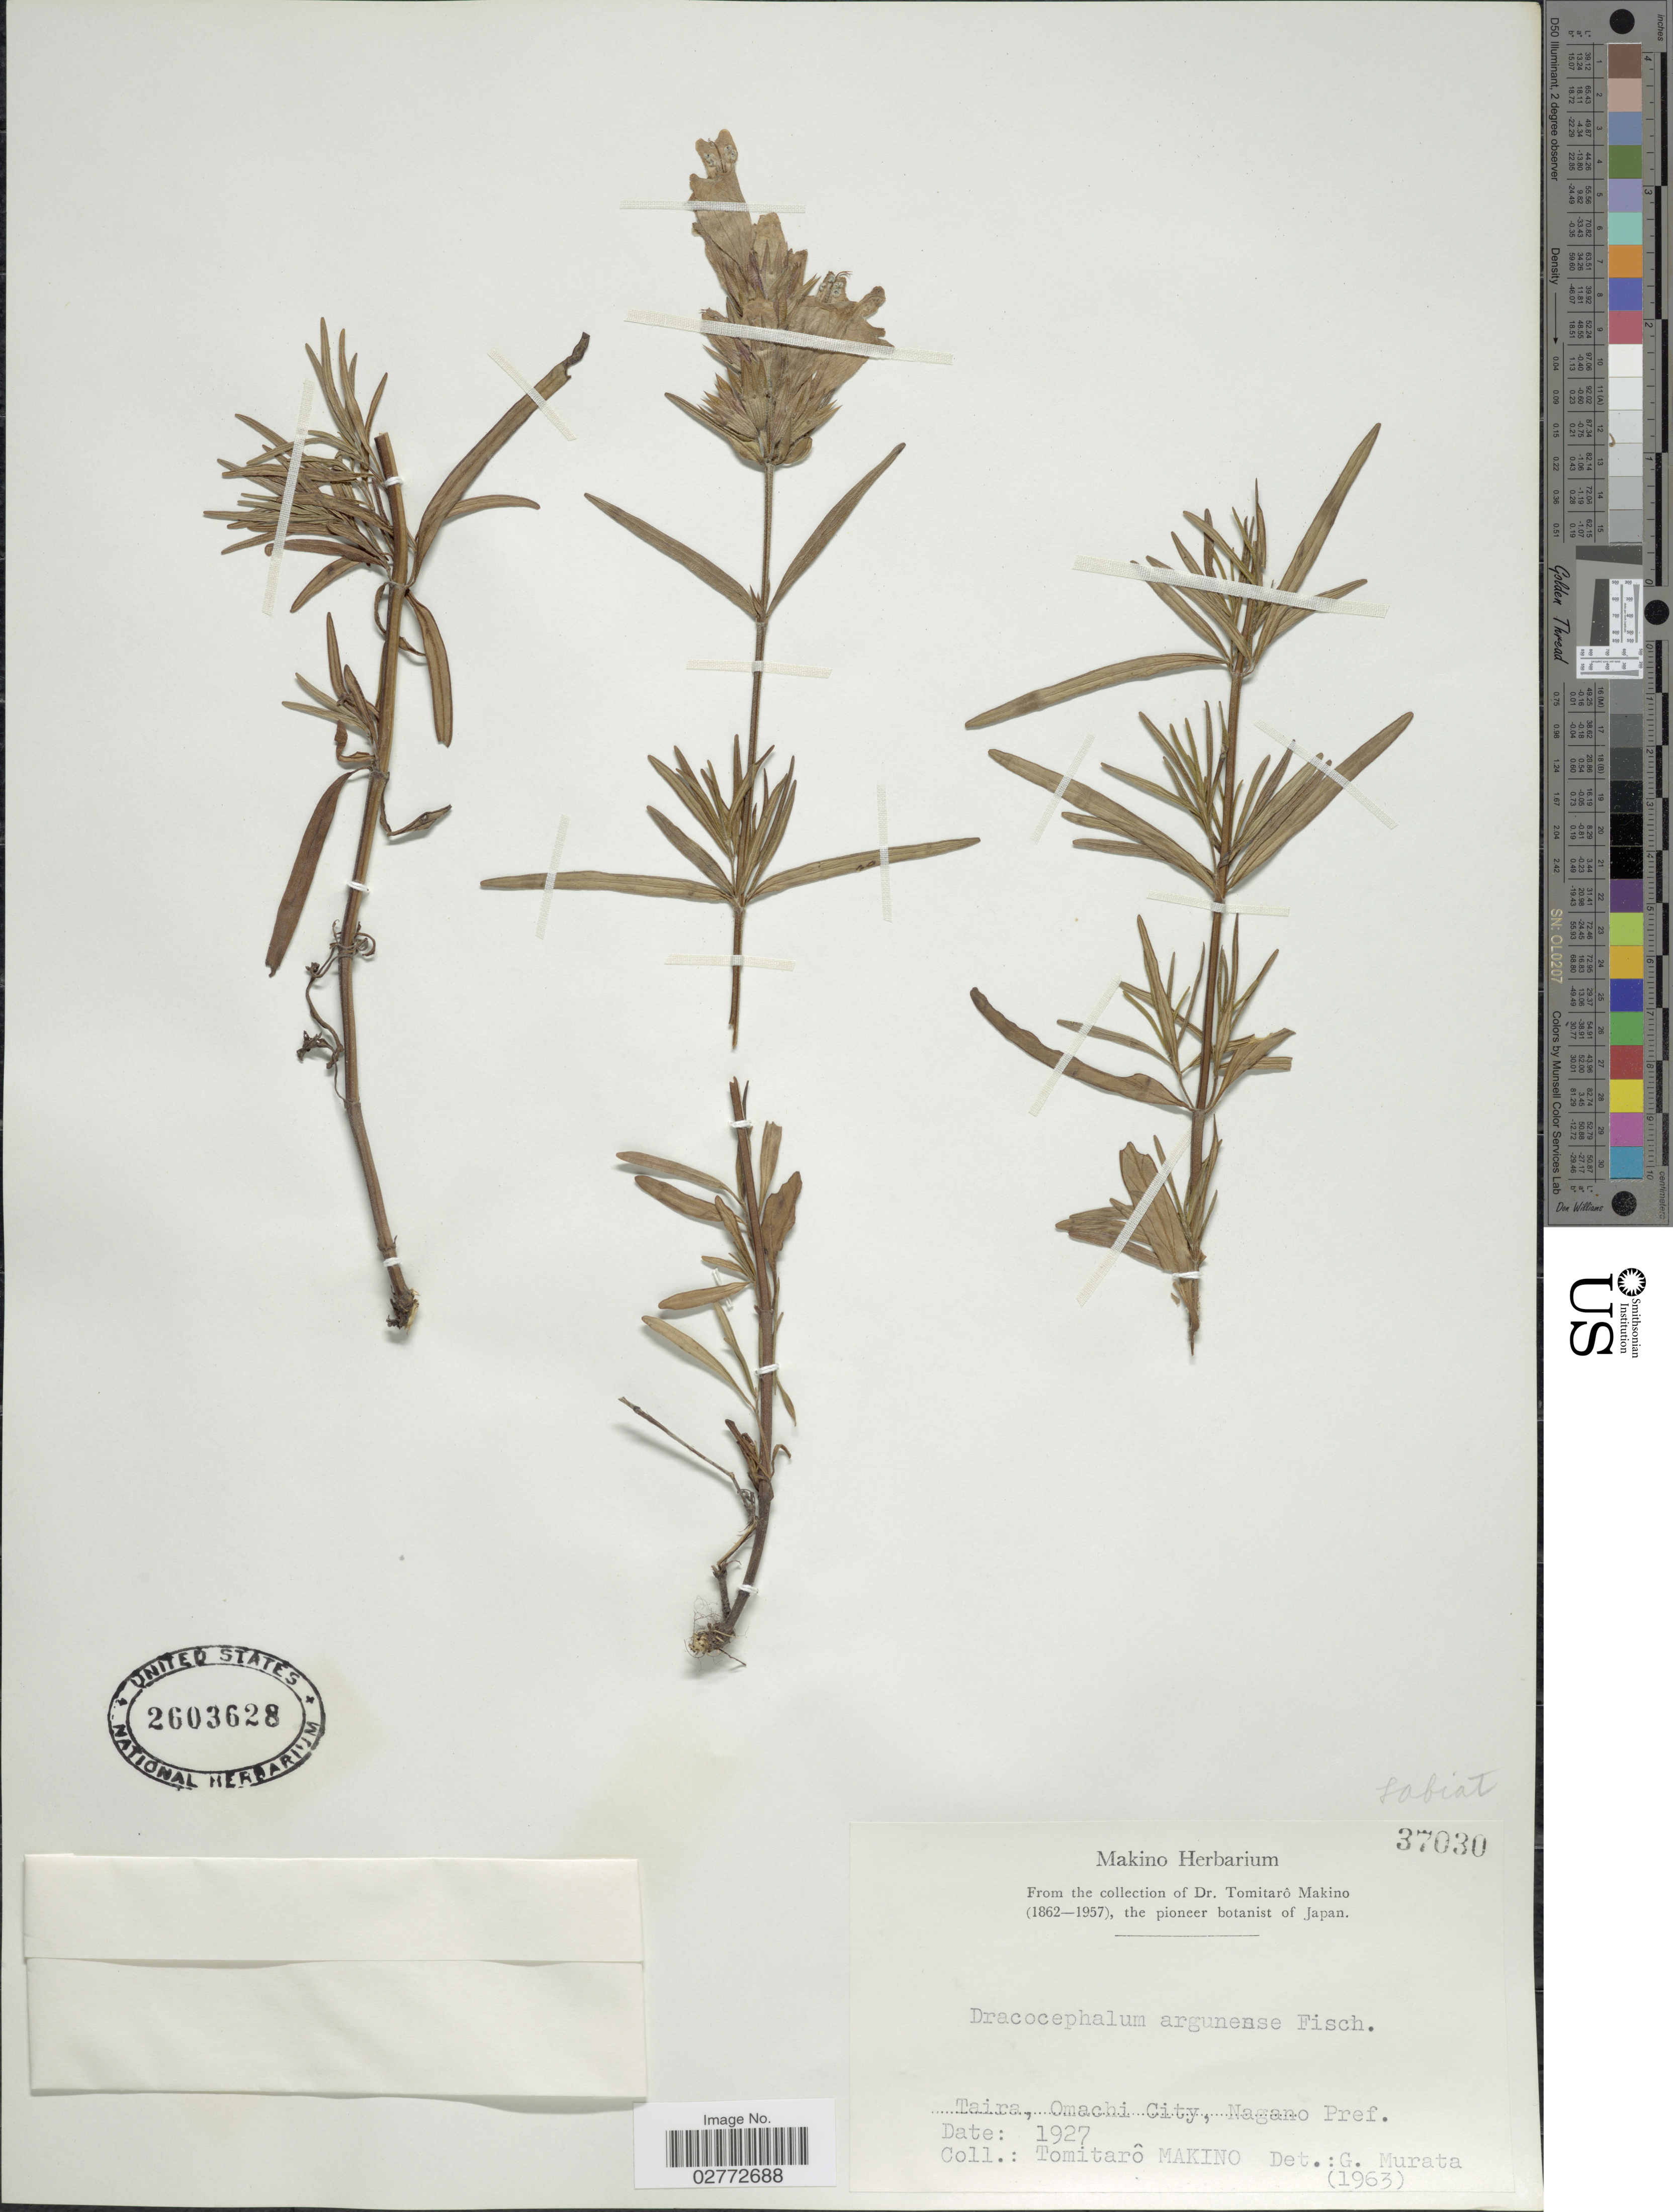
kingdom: Plantae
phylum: Tracheophyta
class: Magnoliopsida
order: Lamiales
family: Lamiaceae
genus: Dracocephalum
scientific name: Dracocephalum argunense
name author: Link ex Fisch.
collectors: T. Makino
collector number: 37030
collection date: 1927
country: Japan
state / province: Nagano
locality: Taira, Omachi City, Nagano Pref.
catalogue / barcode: US 2603628